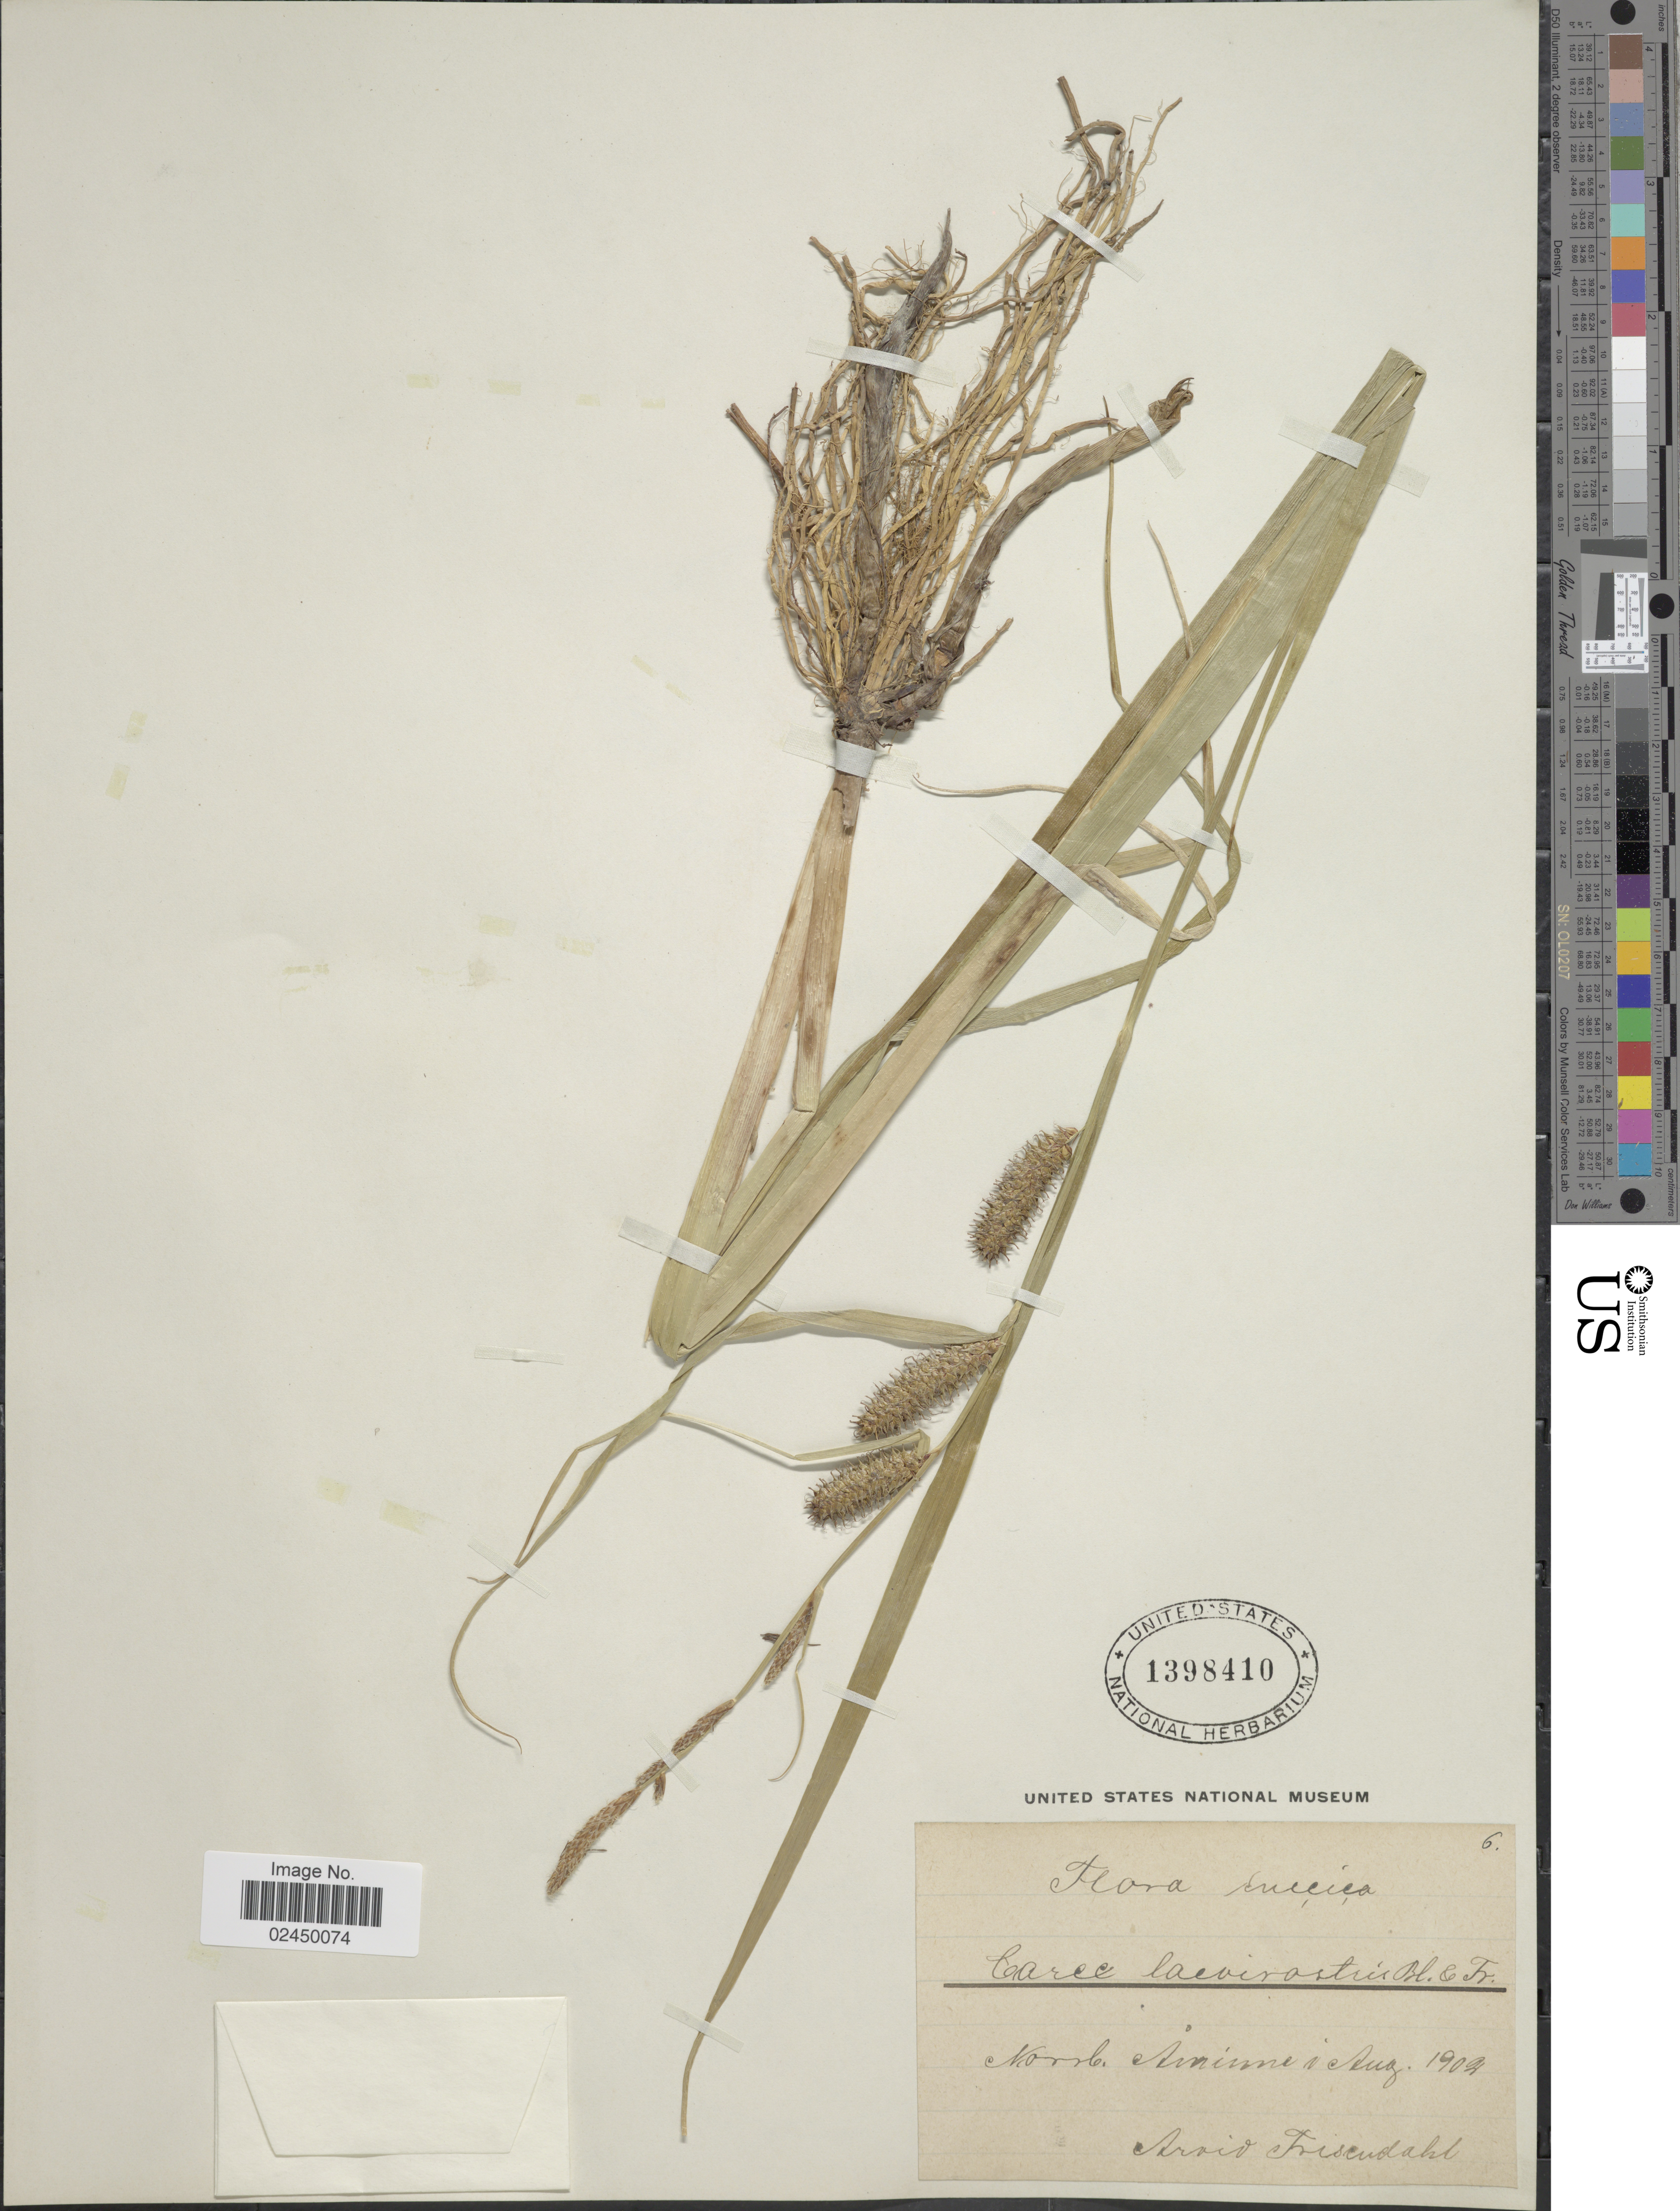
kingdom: Plantae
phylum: Tracheophyta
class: Liliopsida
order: Poales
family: Cyperaceae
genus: Carex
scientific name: Carex utriculata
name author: Boott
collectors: A. Frisendahl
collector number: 6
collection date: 1902-08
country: Sweden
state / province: Norrbotten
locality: Suecica, Norrb, Aminne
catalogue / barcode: US 1398410